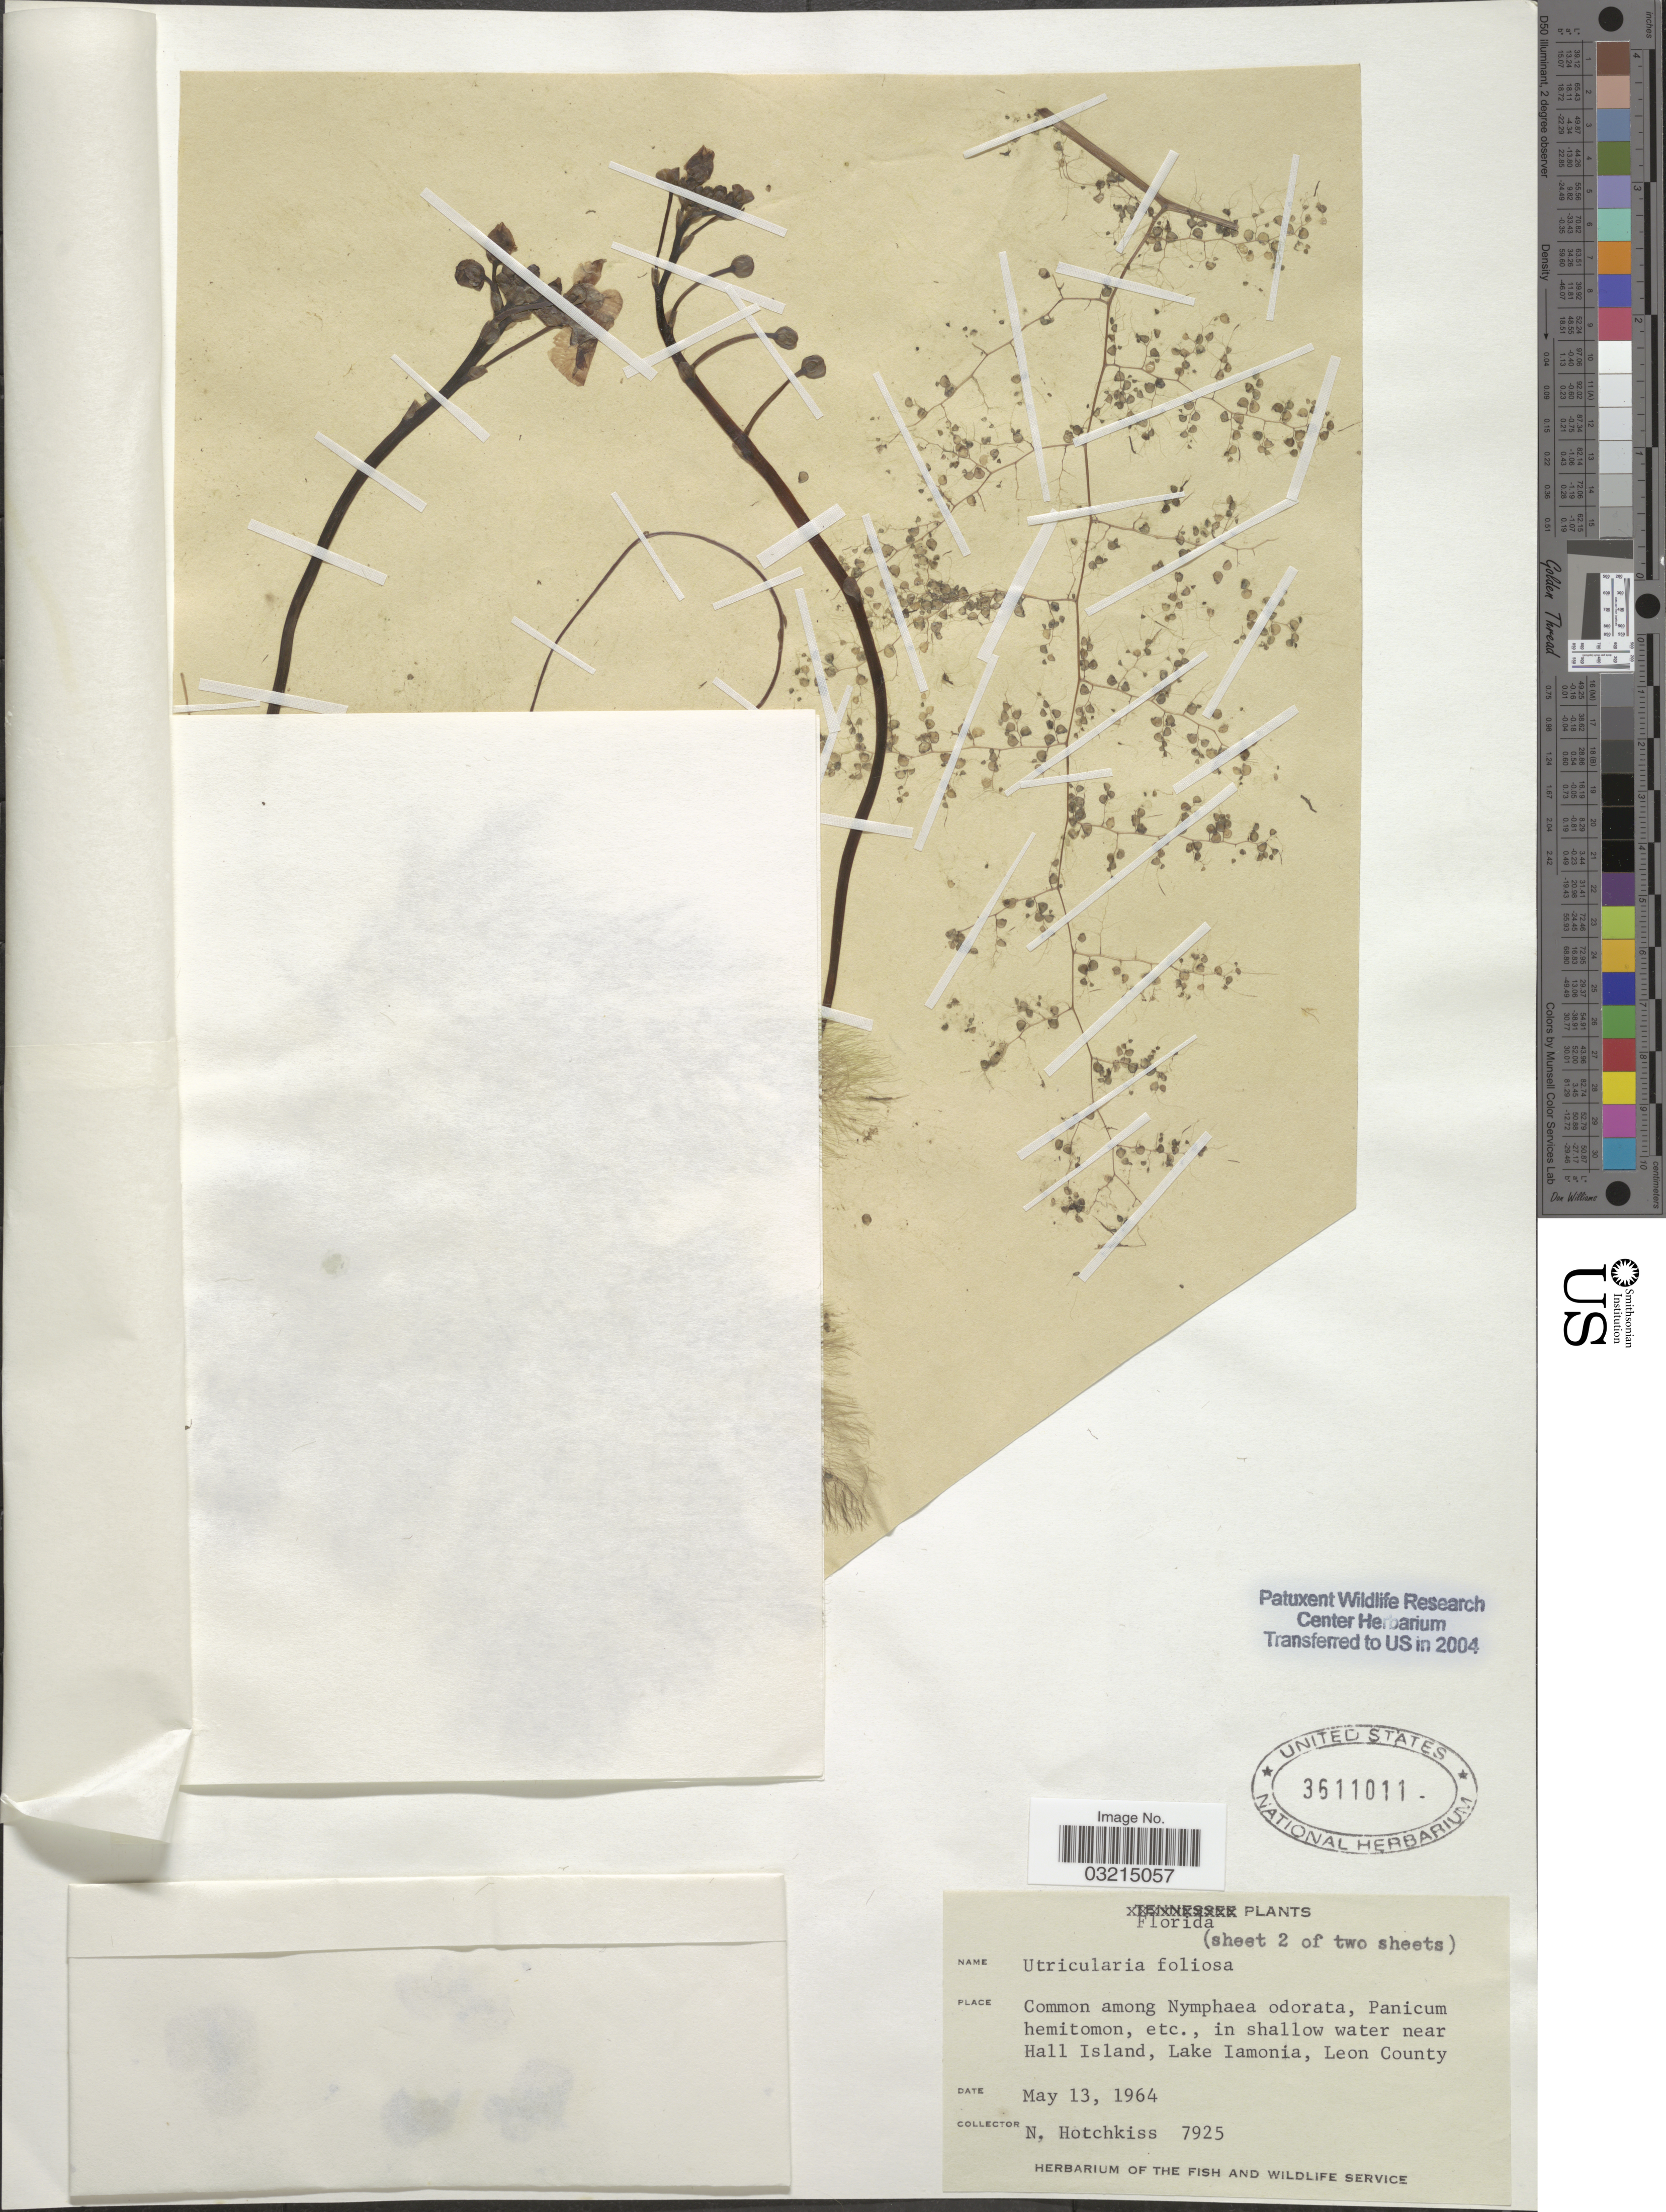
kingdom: Plantae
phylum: Tracheophyta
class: Magnoliopsida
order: Lamiales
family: Lentibulariaceae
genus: Utricularia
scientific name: Utricularia foliosa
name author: L.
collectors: N. Hotchkiss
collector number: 7925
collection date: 1964-05-13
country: United States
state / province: Florida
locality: In shallow water near Hall Island, Lake Iamonia, Leon County.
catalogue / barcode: US 3611011